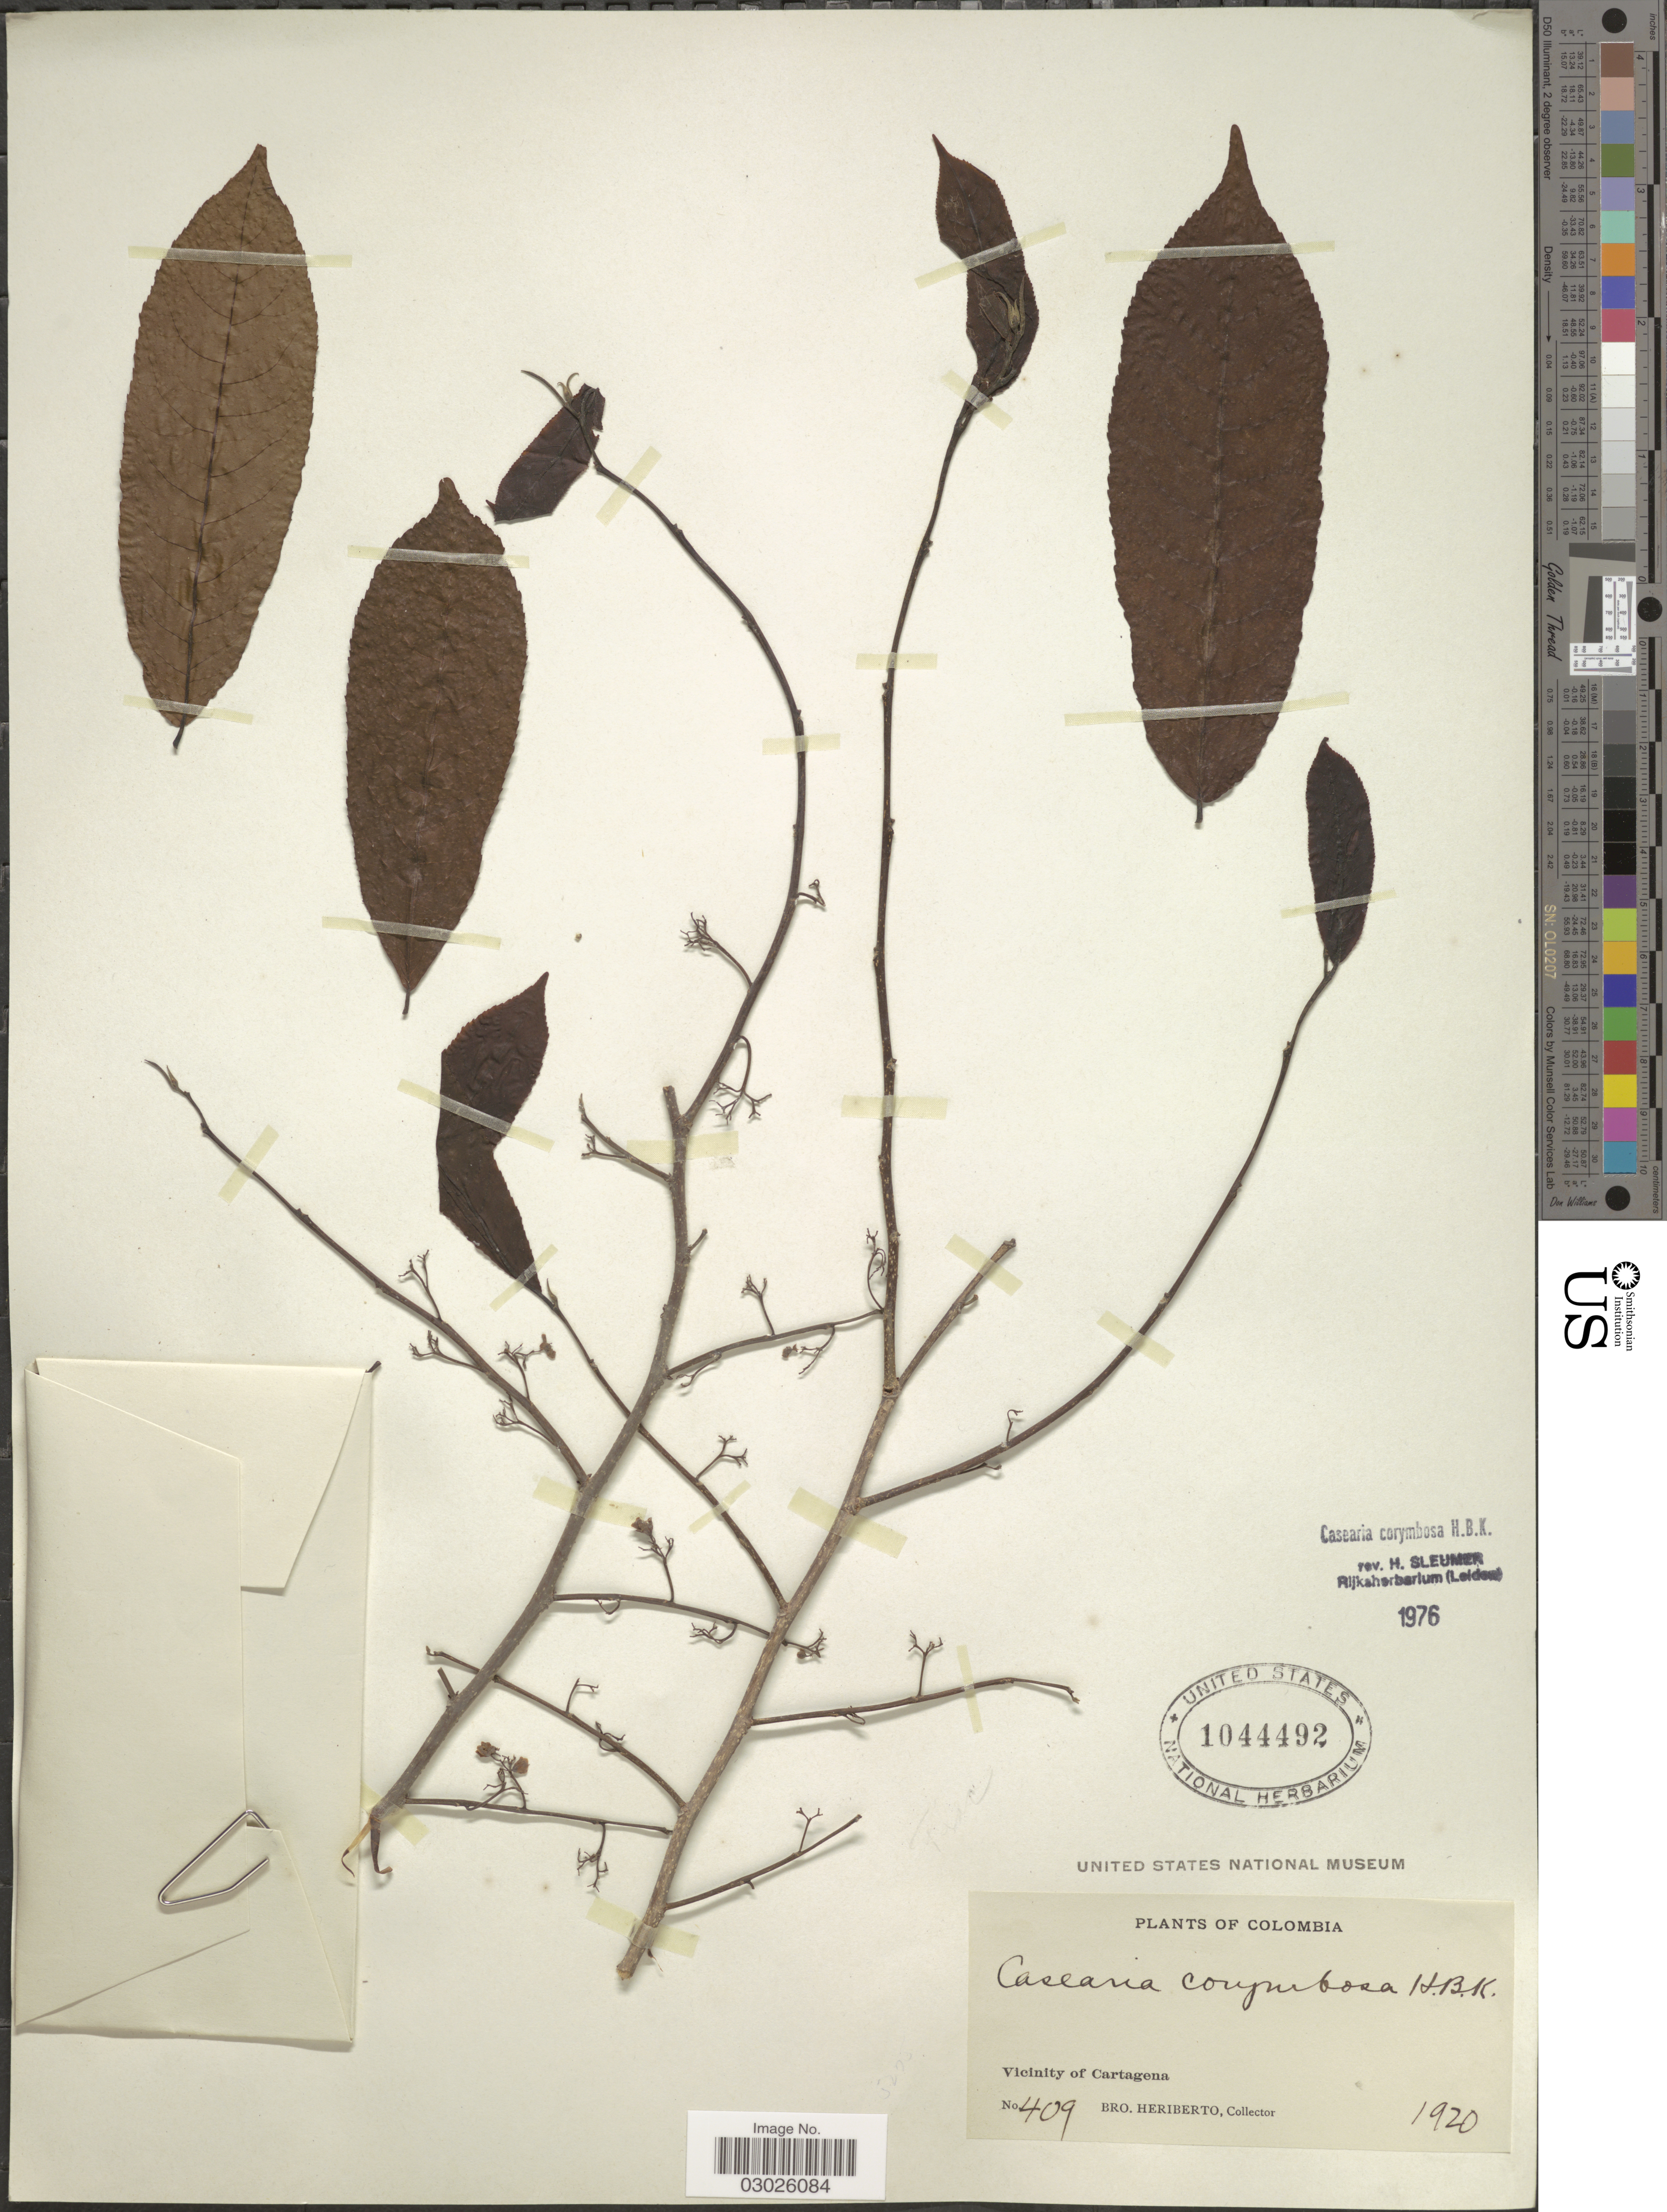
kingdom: Plantae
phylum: Tracheophyta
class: Magnoliopsida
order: Malpighiales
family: Salicaceae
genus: Casearia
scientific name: Casearia corymbosa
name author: Kunth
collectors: B. Heriberto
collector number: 409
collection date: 1920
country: Colombia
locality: Vicinity of Cartagena.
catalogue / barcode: US 1044492